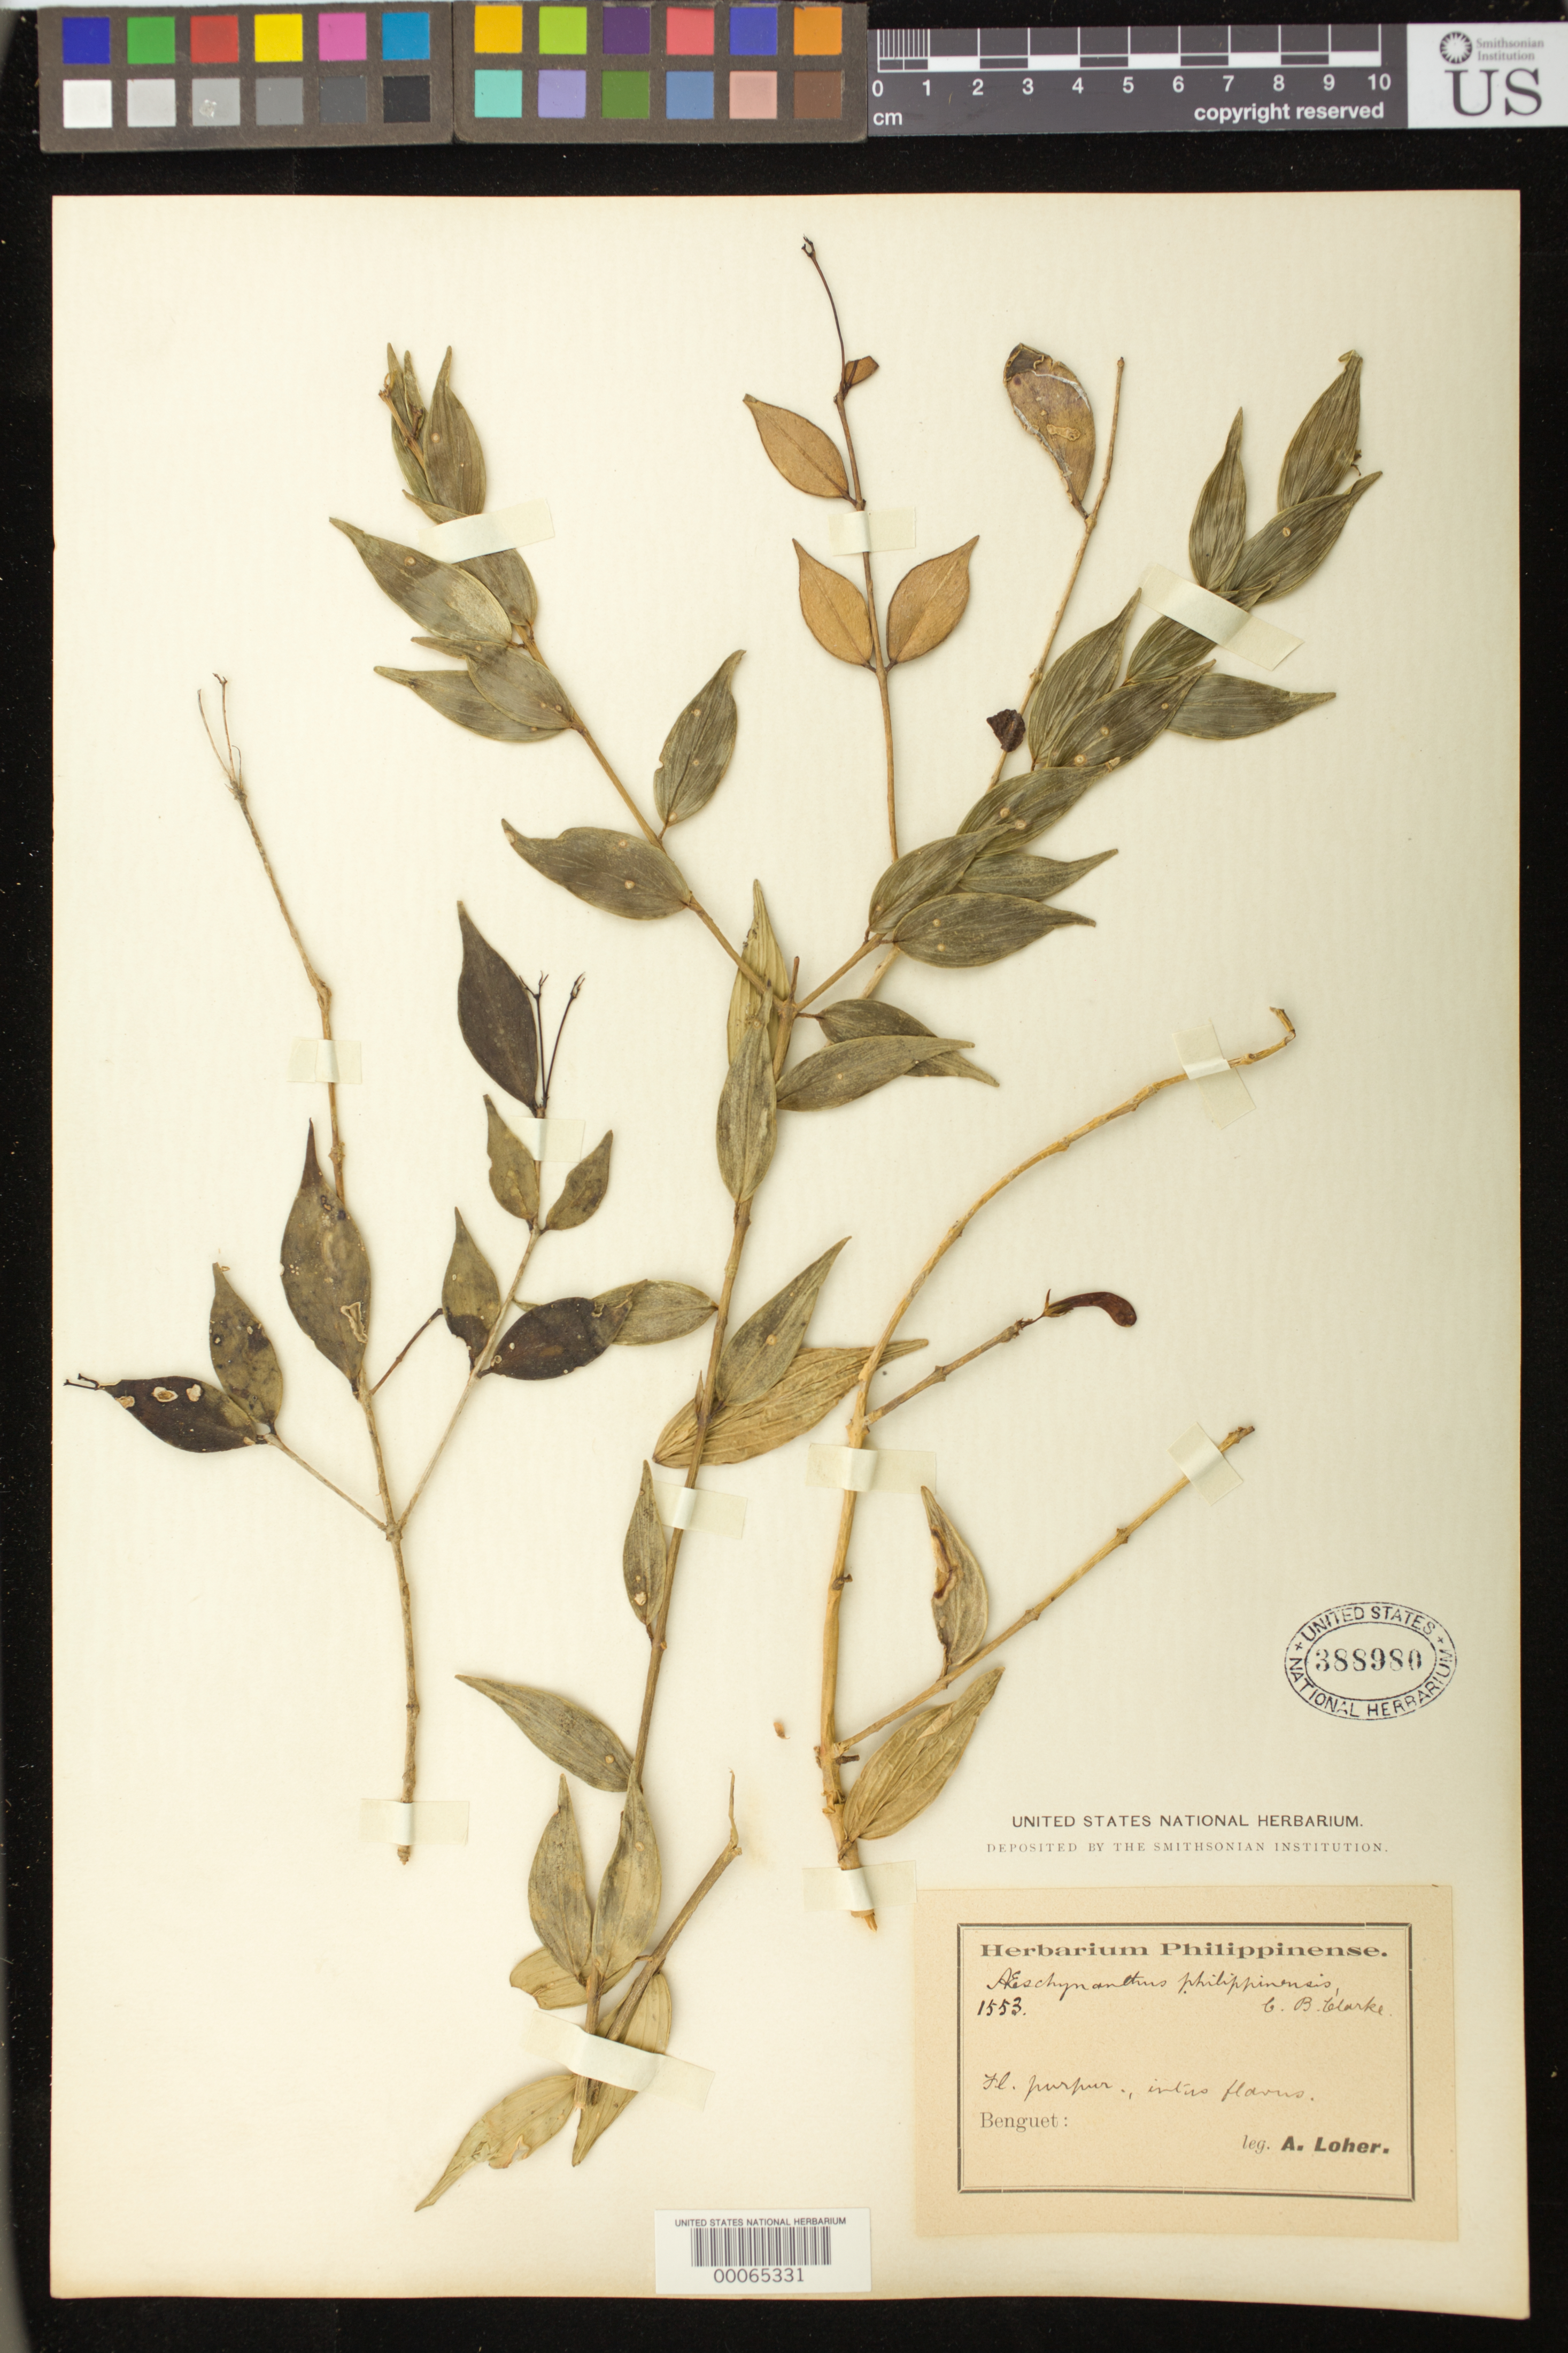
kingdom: Plantae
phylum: Tracheophyta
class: Magnoliopsida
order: Lamiales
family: Gesneriaceae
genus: Trichosporum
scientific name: Trichosporum philippinense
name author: (C.B. Clarke) Kuntze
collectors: A. Loher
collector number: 1553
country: Philippines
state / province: Cordillera (Administrative Region)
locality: Benguet:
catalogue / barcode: US 388980